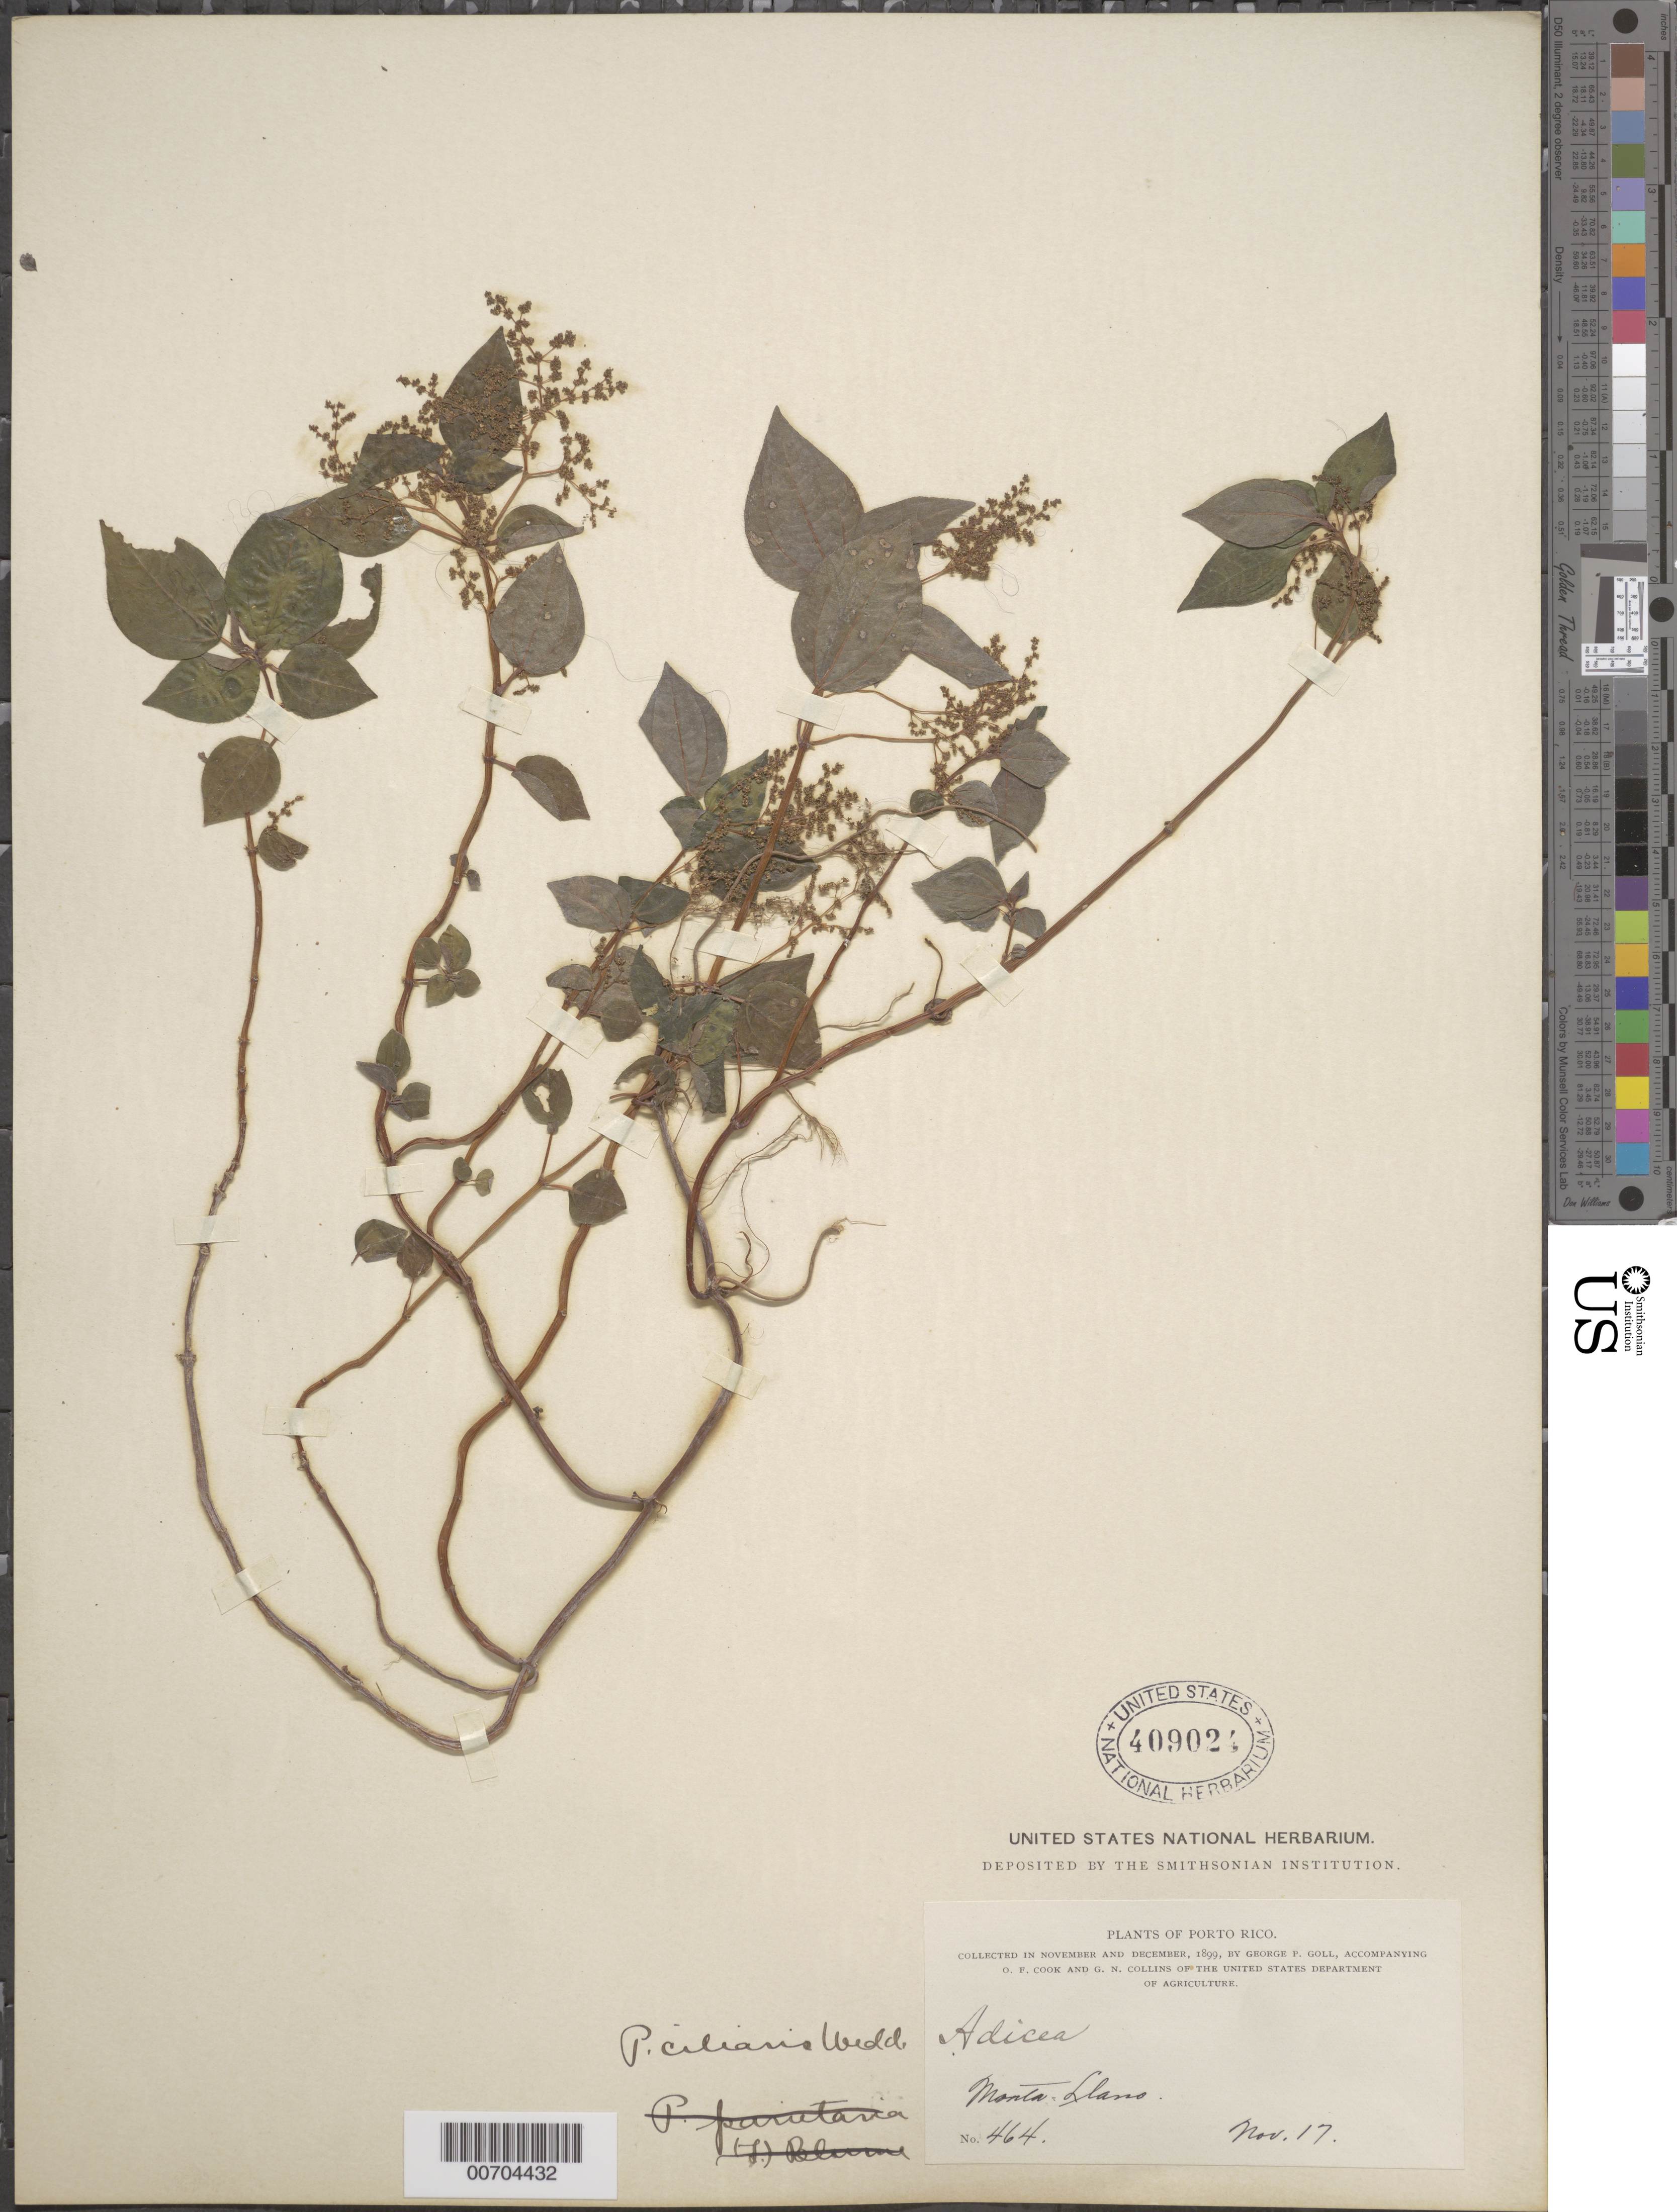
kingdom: Plantae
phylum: Tracheophyta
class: Magnoliopsida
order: Rosales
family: Urticaceae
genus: Pilea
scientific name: Pilea parietaria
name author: (L.) Blume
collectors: G. Goll, O. F. Cook & G. Collins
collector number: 464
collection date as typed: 17 Nov 1899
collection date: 1899-11-17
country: Puerto Rico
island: Greater Antilles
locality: Monta Llamo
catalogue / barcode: US 409024